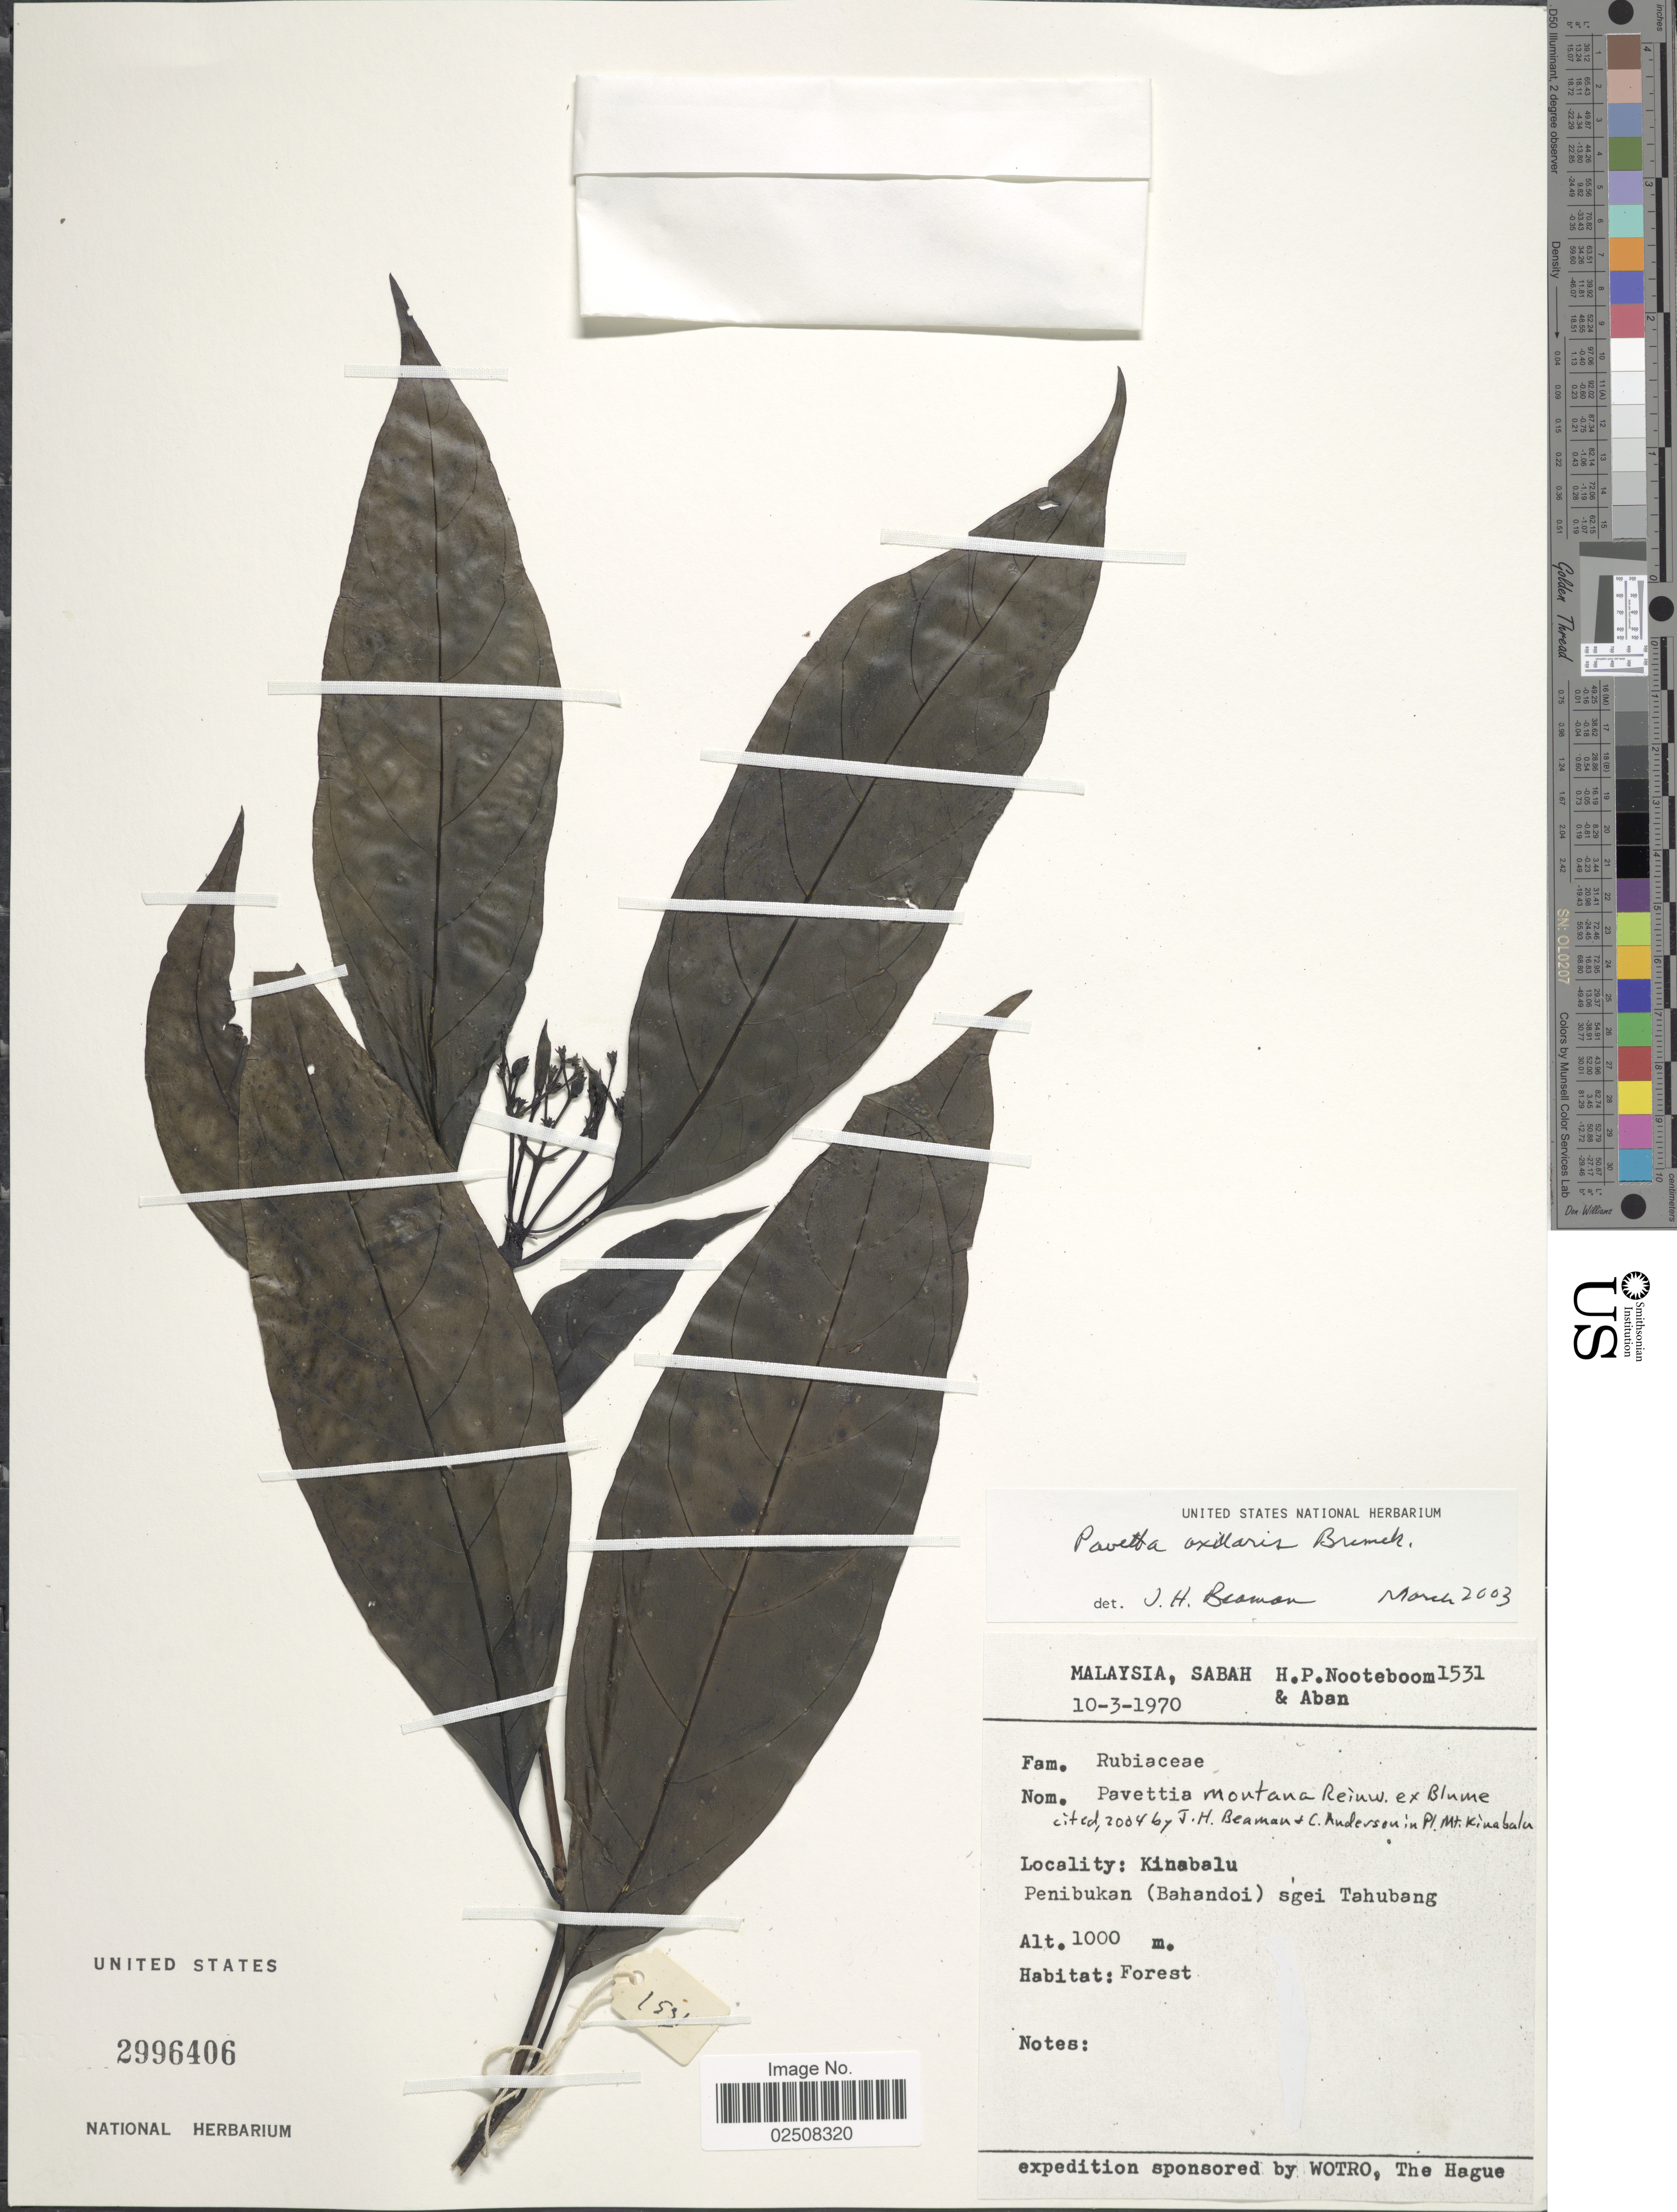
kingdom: Plantae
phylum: Tracheophyta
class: Magnoliopsida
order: Gentianales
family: Rubiaceae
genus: Pavetta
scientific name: Pavetta montana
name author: Reinw. ex Blume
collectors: H. P. Nooteboom & -- Aban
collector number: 1531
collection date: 1970-03-10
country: Malaysia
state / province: Sabah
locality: Penibukan )Bahandoi) sgei Tahubang, Forest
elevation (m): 1000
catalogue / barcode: US 2996406